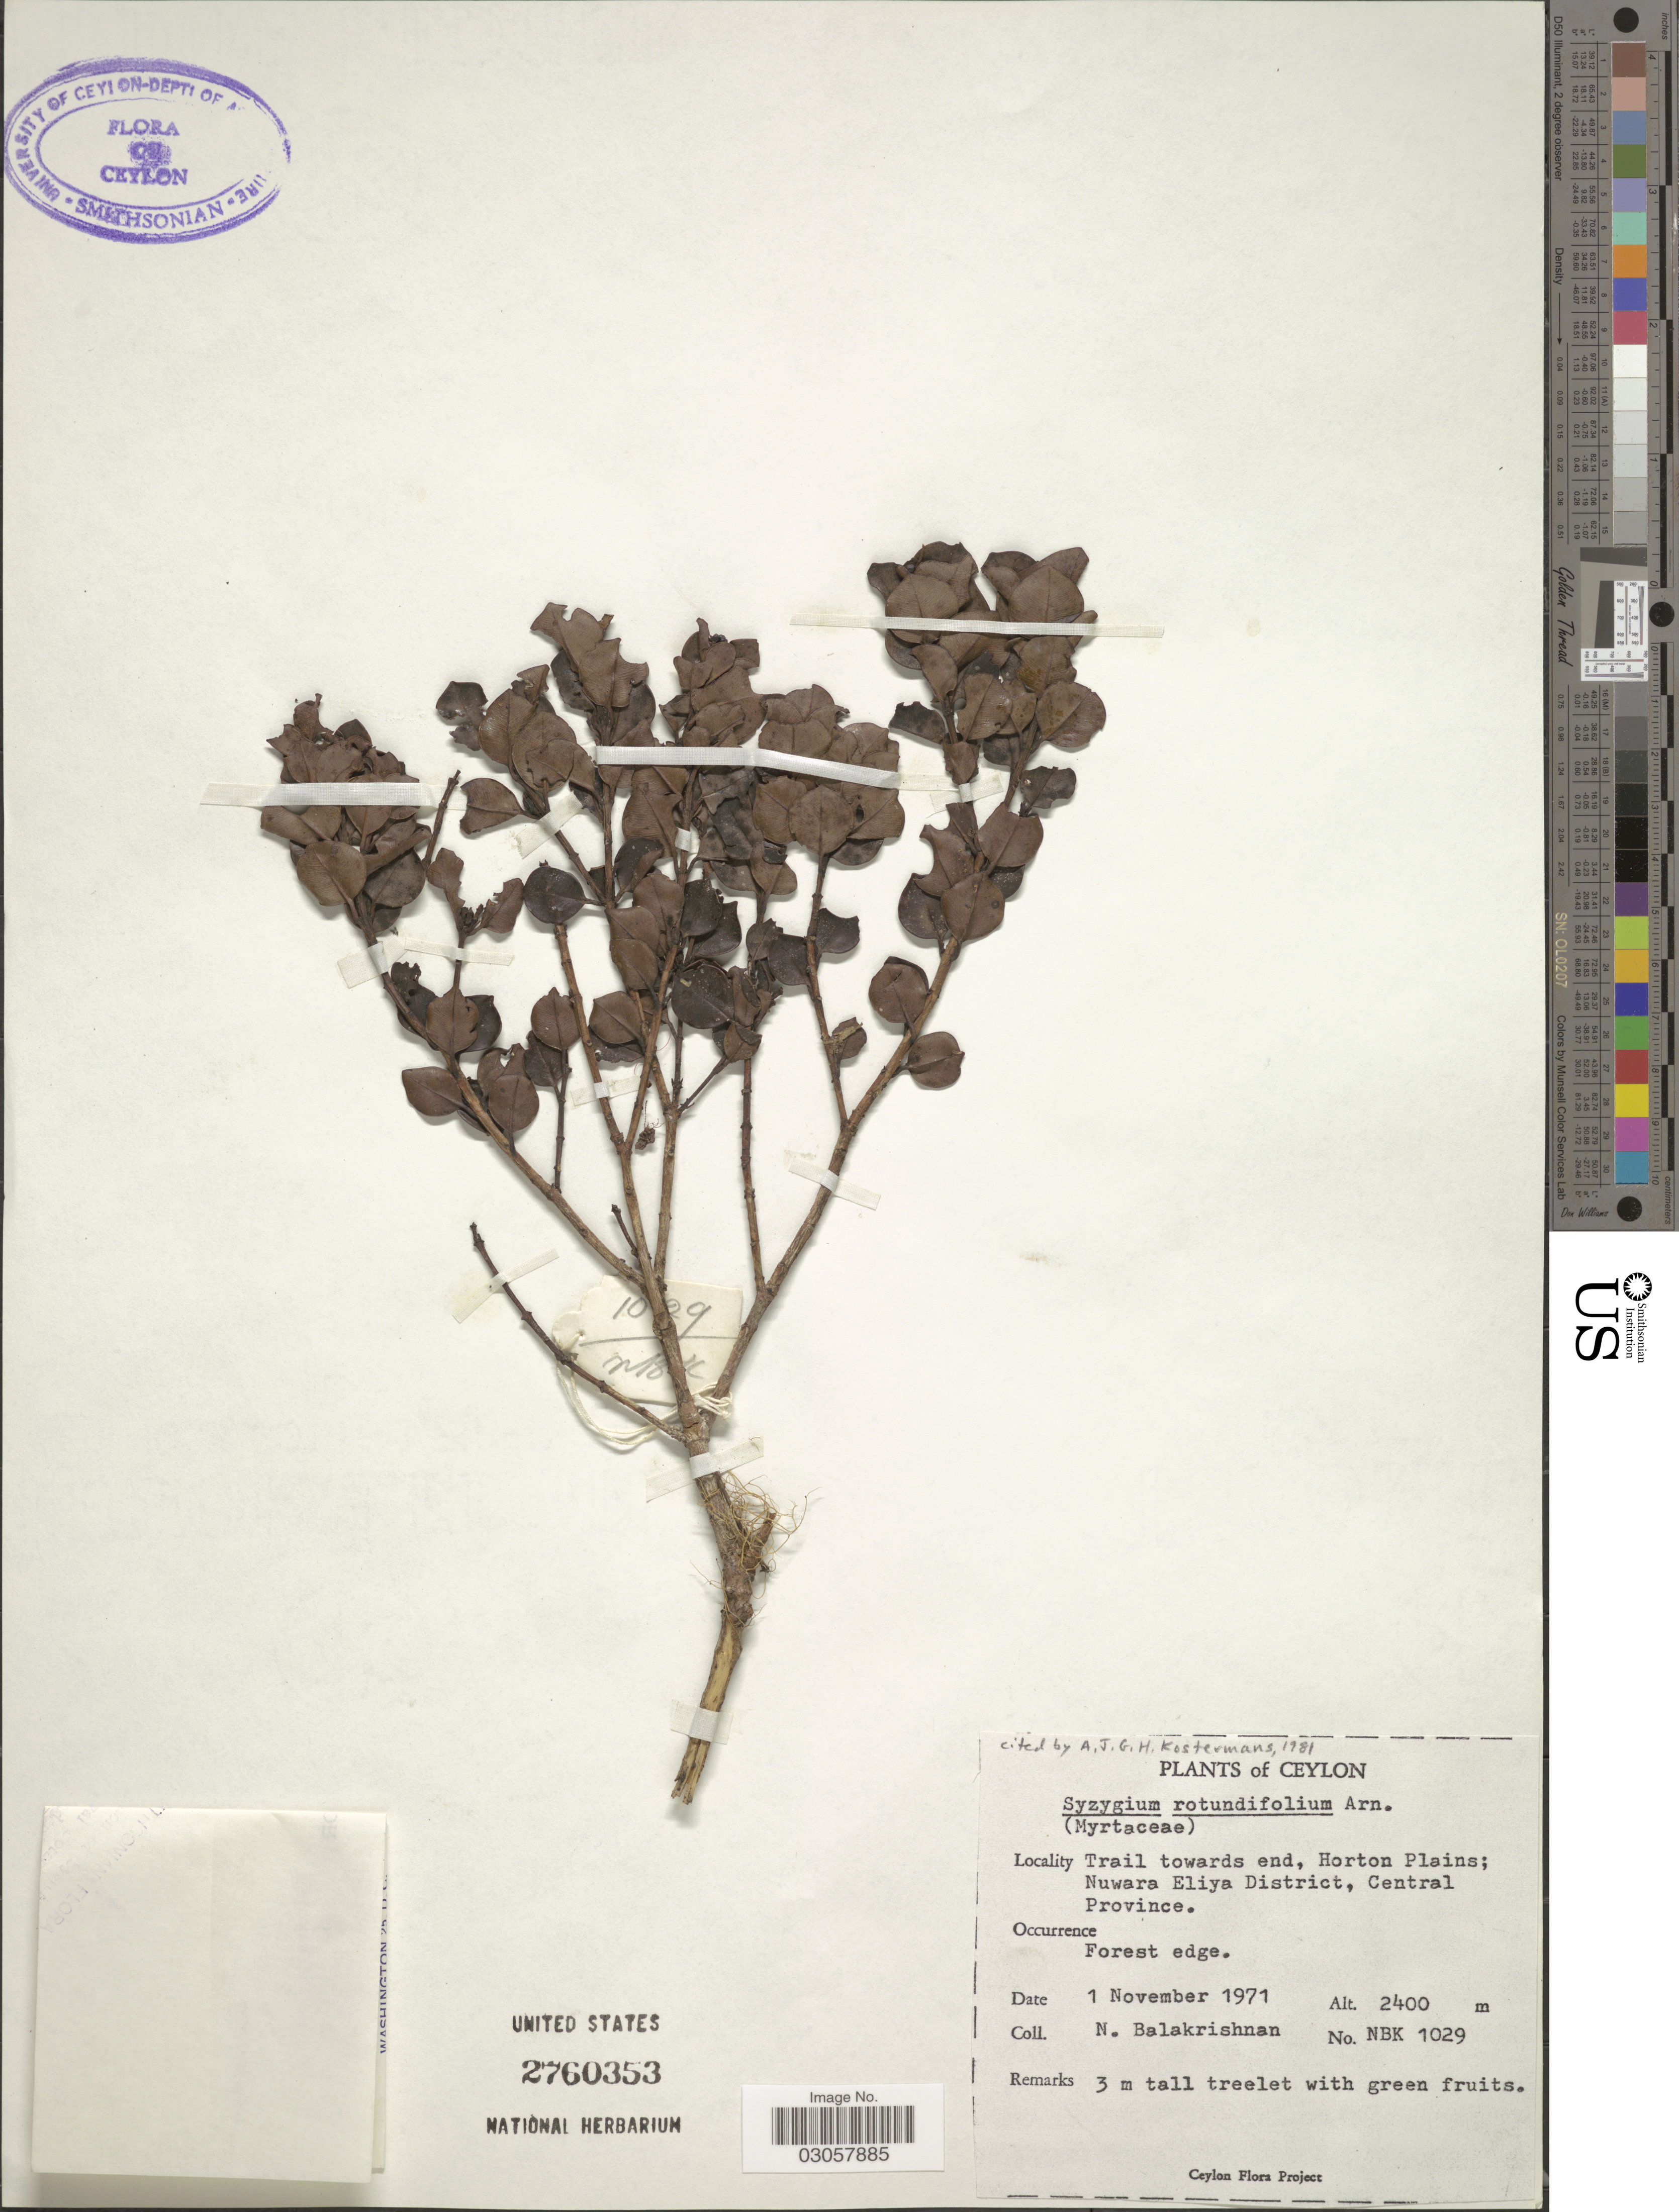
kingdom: Plantae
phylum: Tracheophyta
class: Magnoliopsida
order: Myrtales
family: Myrtaceae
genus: Syzygium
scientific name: Syzygium rotundifolium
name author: Arn.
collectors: N. Balakrishnan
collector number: NBK 1029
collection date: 1971-11-01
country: Sri Lanka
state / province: Central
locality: Ceylon, Trail towards end, Horton Plains; Nuwara Eliya District.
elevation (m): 2400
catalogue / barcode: US 2760353